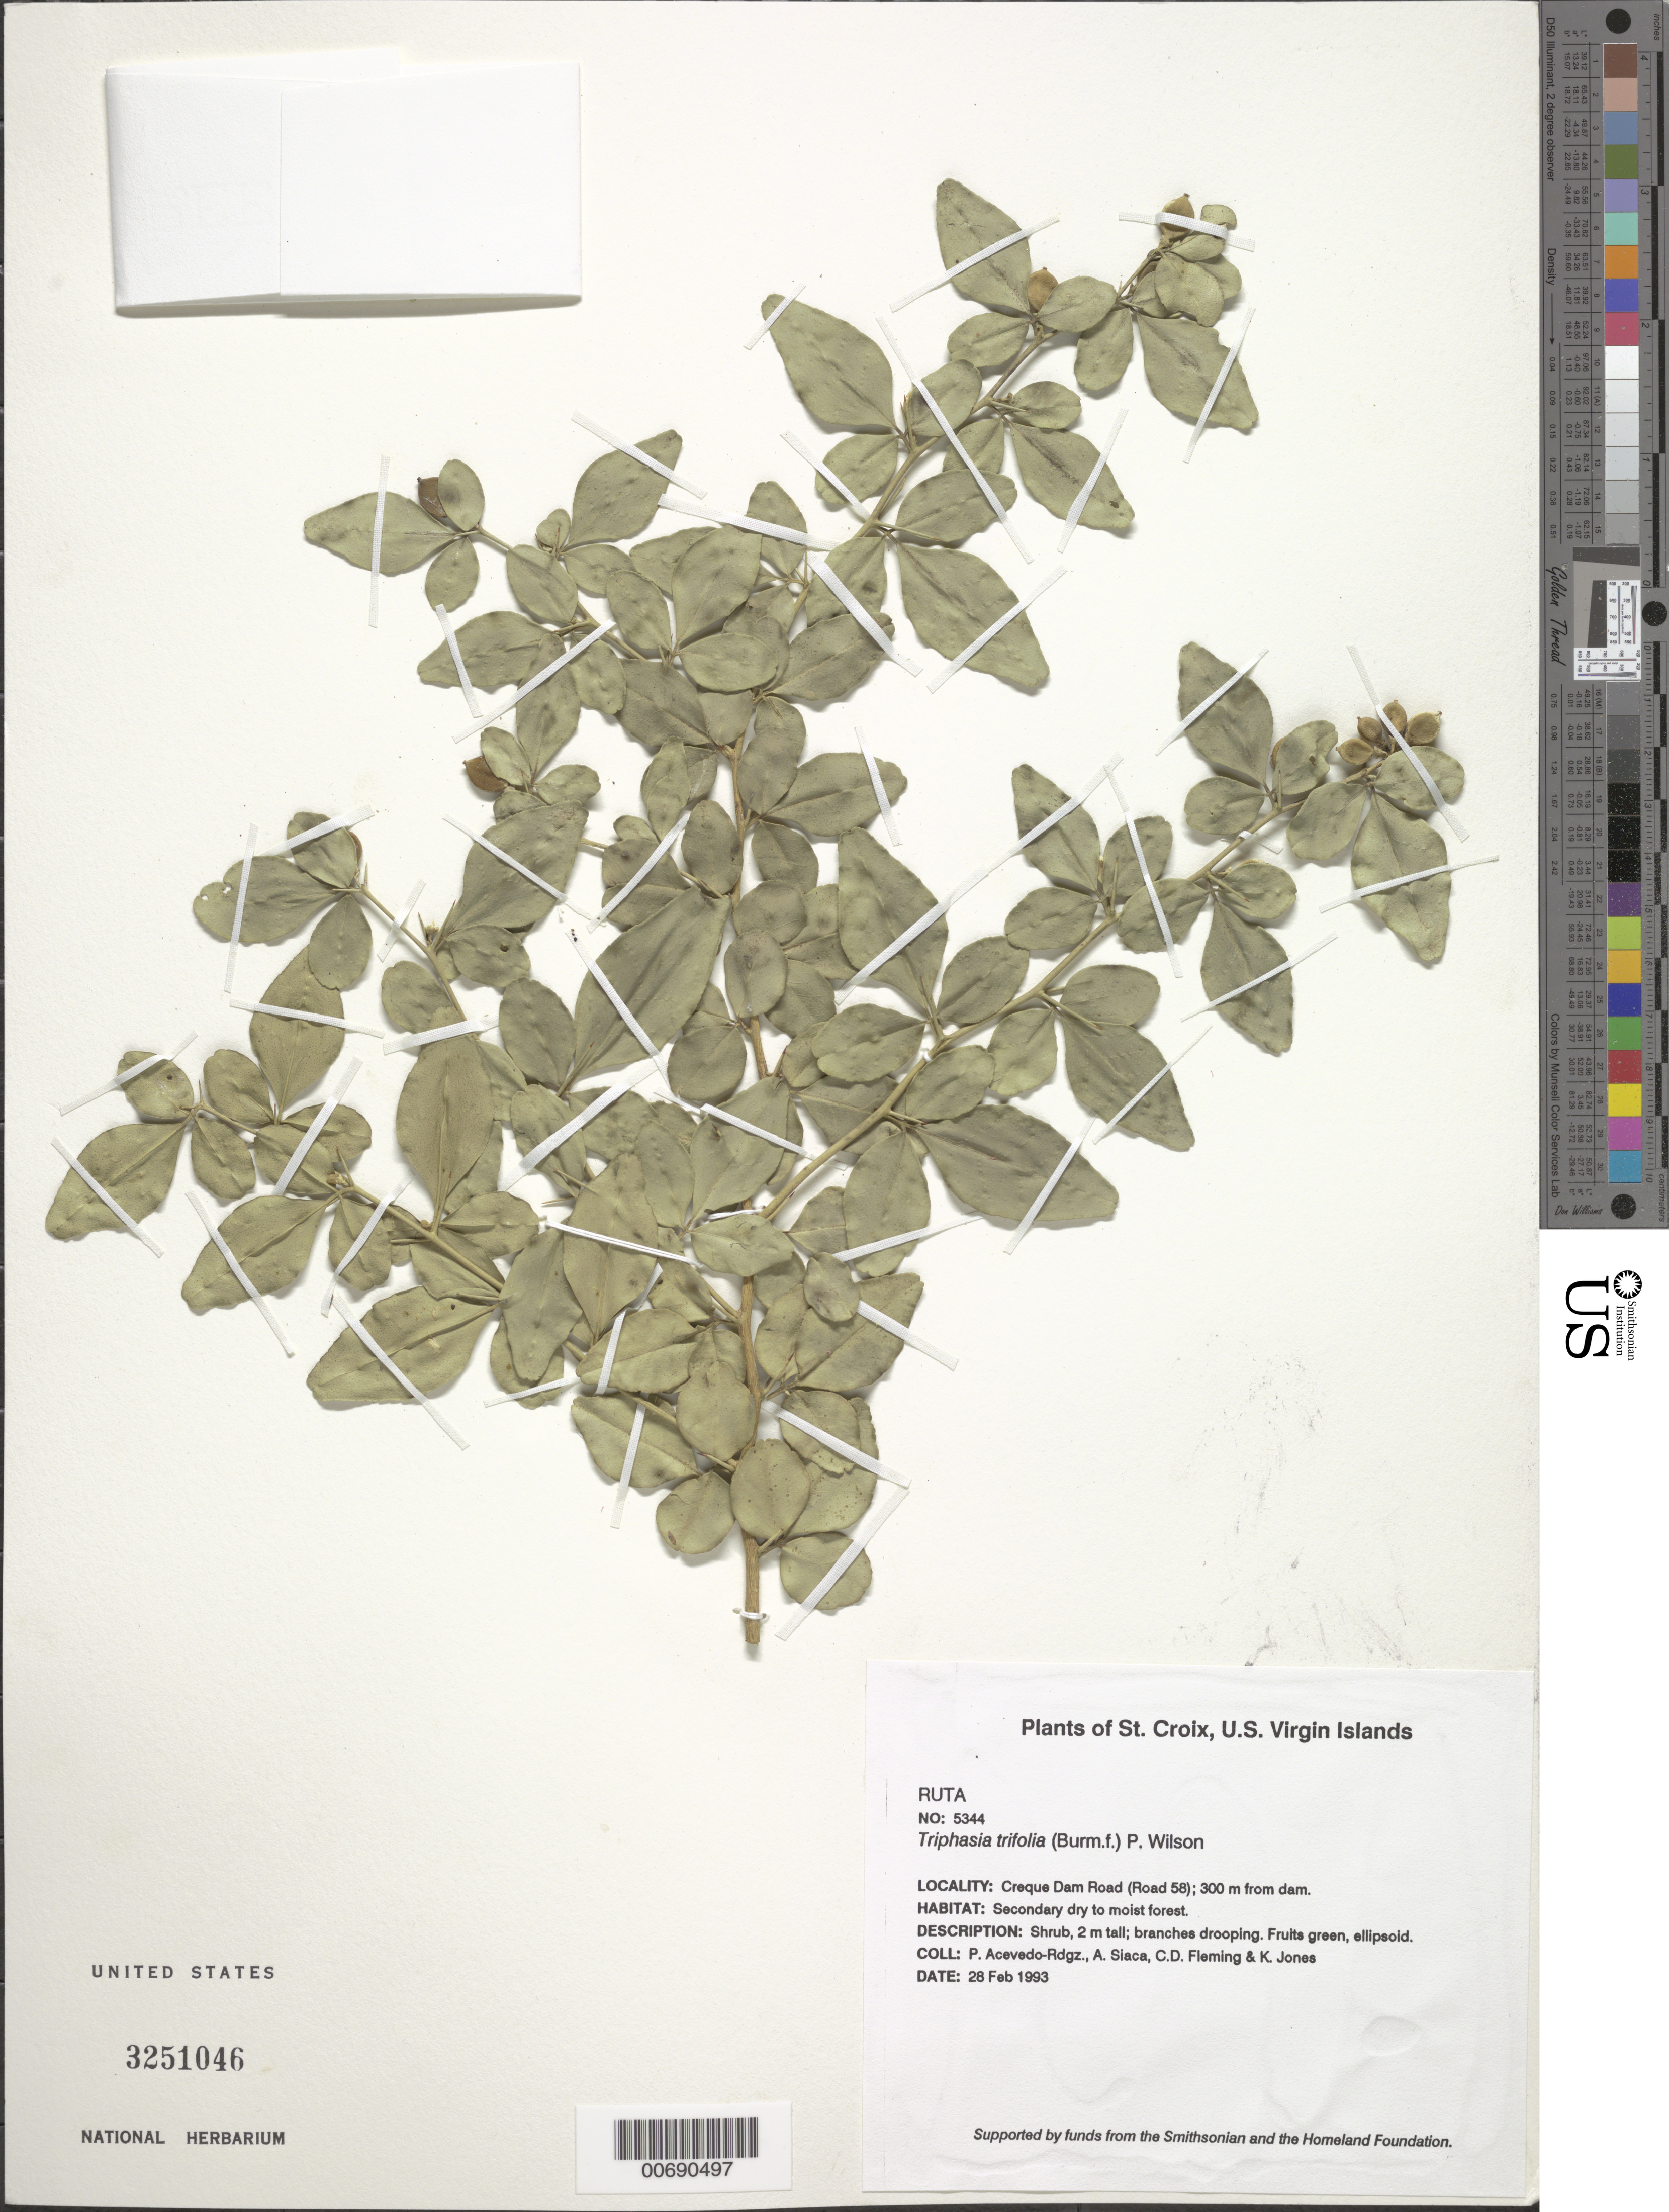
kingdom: Plantae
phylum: Tracheophyta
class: Magnoliopsida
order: Sapindales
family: Rutaceae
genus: Triphasia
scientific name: Triphasia trifolia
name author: (Burm. f.) P. Wilson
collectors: P. Acevedo-Rodr., A. Siaca, C. Fleming & K. Jones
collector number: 5344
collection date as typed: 28 Feb 1993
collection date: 1993-02-28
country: U.S. Virgin Islands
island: St. Croix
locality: Creque Dam Road (Road 58); 300 m from dam.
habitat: Secondary dry to moist forest.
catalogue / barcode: US 3251046